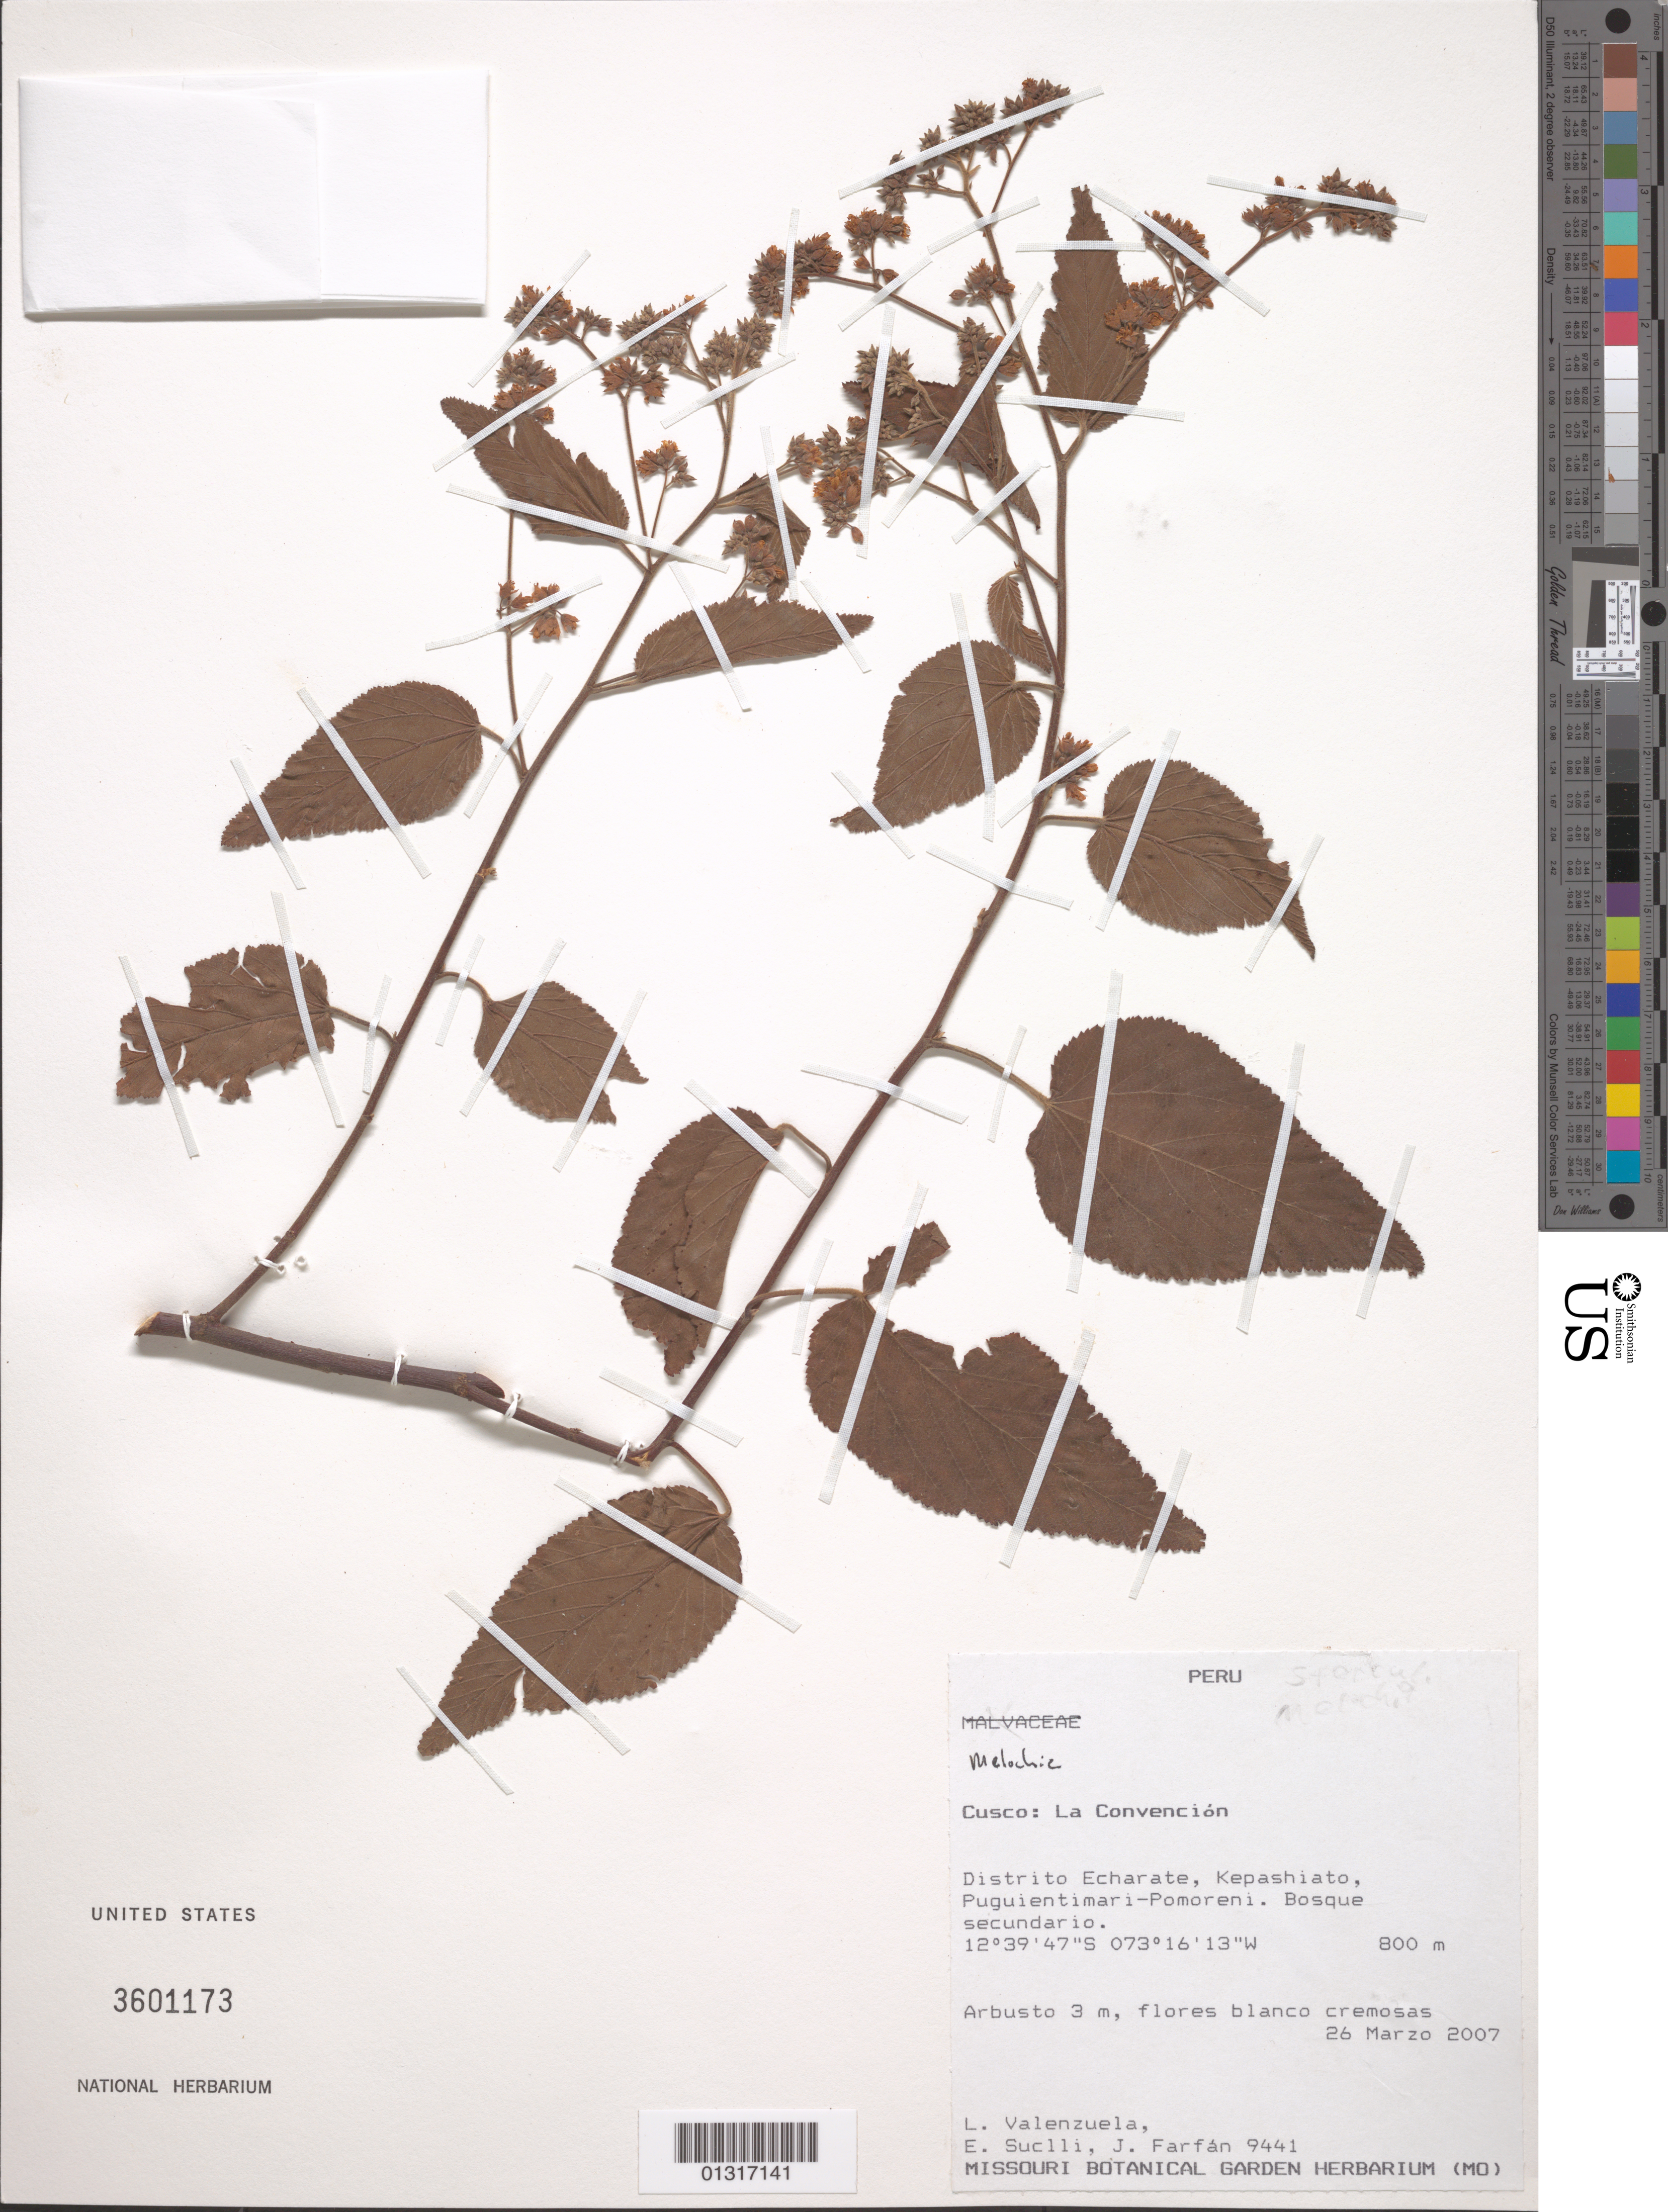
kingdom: Plantae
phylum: Tracheophyta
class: Magnoliopsida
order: Malvales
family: Malvaceae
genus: Melochia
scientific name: Melochia sp.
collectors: L. Valenzuela, E. Suclli & J. Farfán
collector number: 9441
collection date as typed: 26 Mar 2007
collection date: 2007-03-26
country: Peru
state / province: Cusco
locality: La Convencion: Distrito Echarate, Kepashiato, Puguientimari-Pomoreni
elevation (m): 800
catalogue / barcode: US 3601173